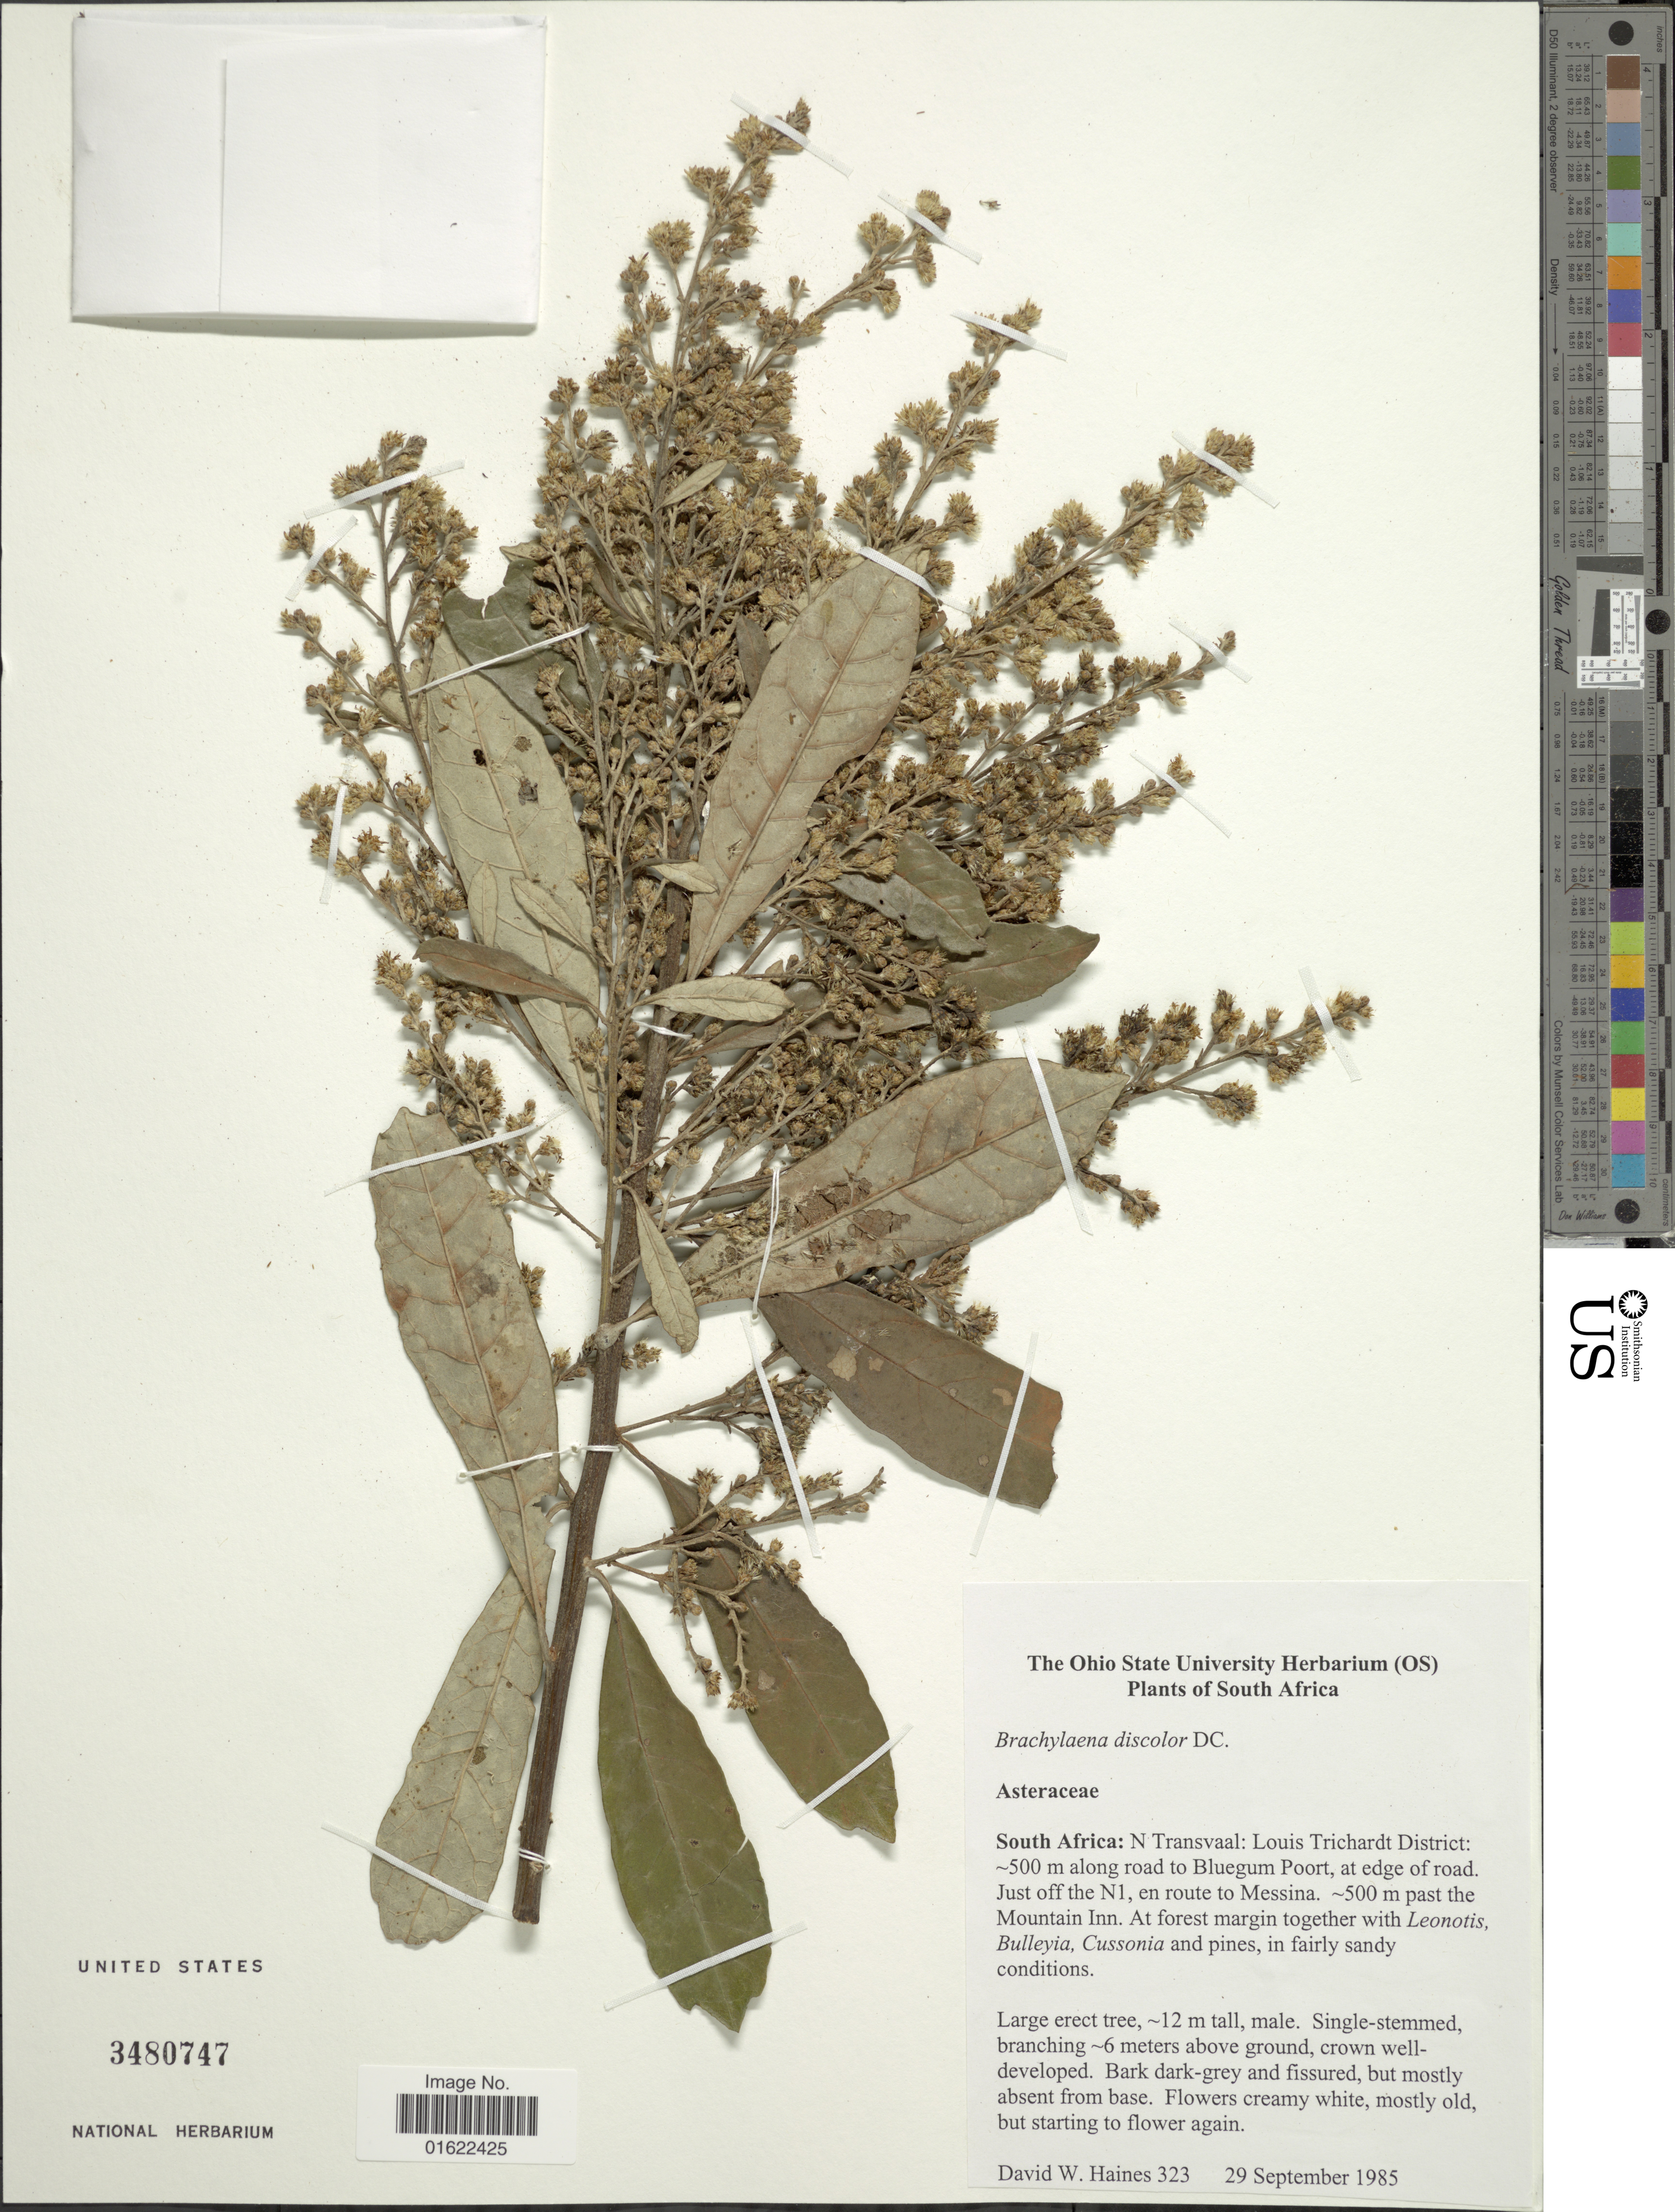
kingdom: Plantae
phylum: Tracheophyta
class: Magnoliopsida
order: Asterales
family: Asteraceae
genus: Brachylaena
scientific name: Brachylaena discolor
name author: DC.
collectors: D. Haines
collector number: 323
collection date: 1985-09-29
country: South Africa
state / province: Limpopo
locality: N Transvaal: Louis Trichardt District: 500 m along road to Bluegum Poort, at edge of road, just off the N1, en route to Messina, 500 m past the Mountain Inn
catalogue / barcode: US 3480747